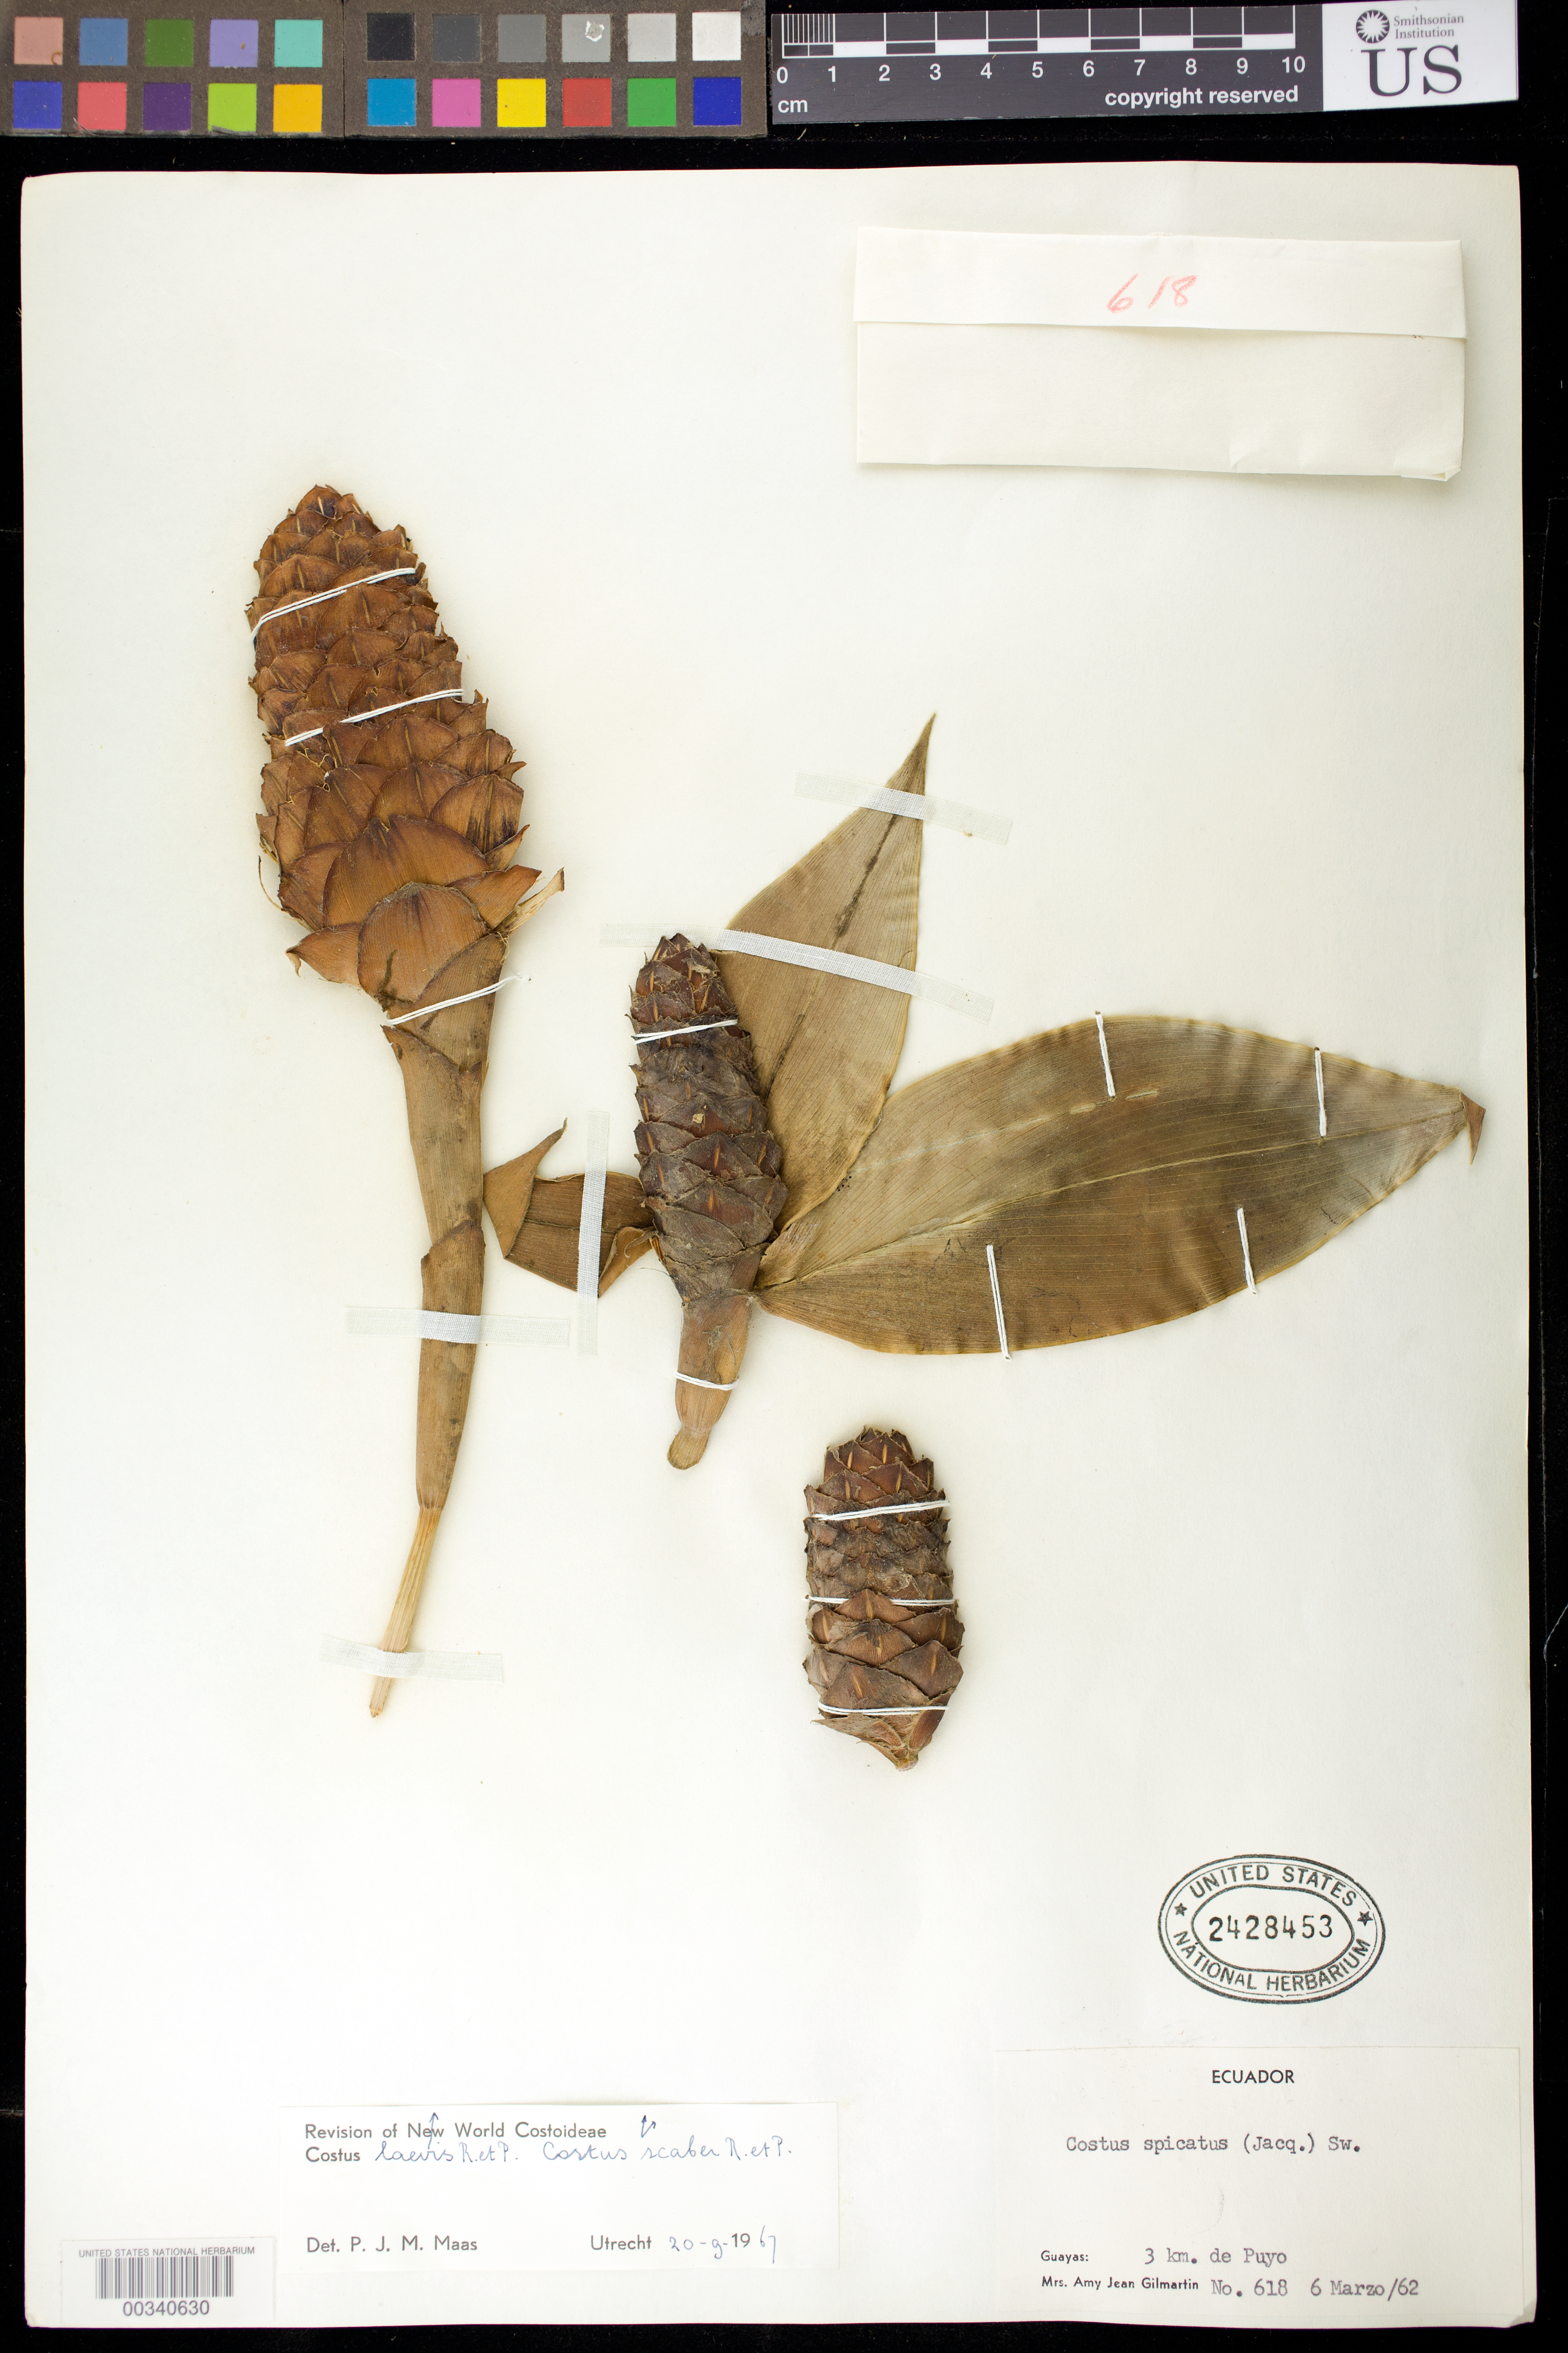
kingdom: Plantae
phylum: Tracheophyta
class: Liliopsida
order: Zingiberales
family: Costaceae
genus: Costus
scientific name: Costus laevis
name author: Ruiz & Pav.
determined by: Maas, Paul J. M.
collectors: A. J. Gilmartin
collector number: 618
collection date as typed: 06 Mar 1962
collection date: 1962-03-06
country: Ecuador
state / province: Guayas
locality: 3 km de Puyo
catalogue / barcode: US 2428453